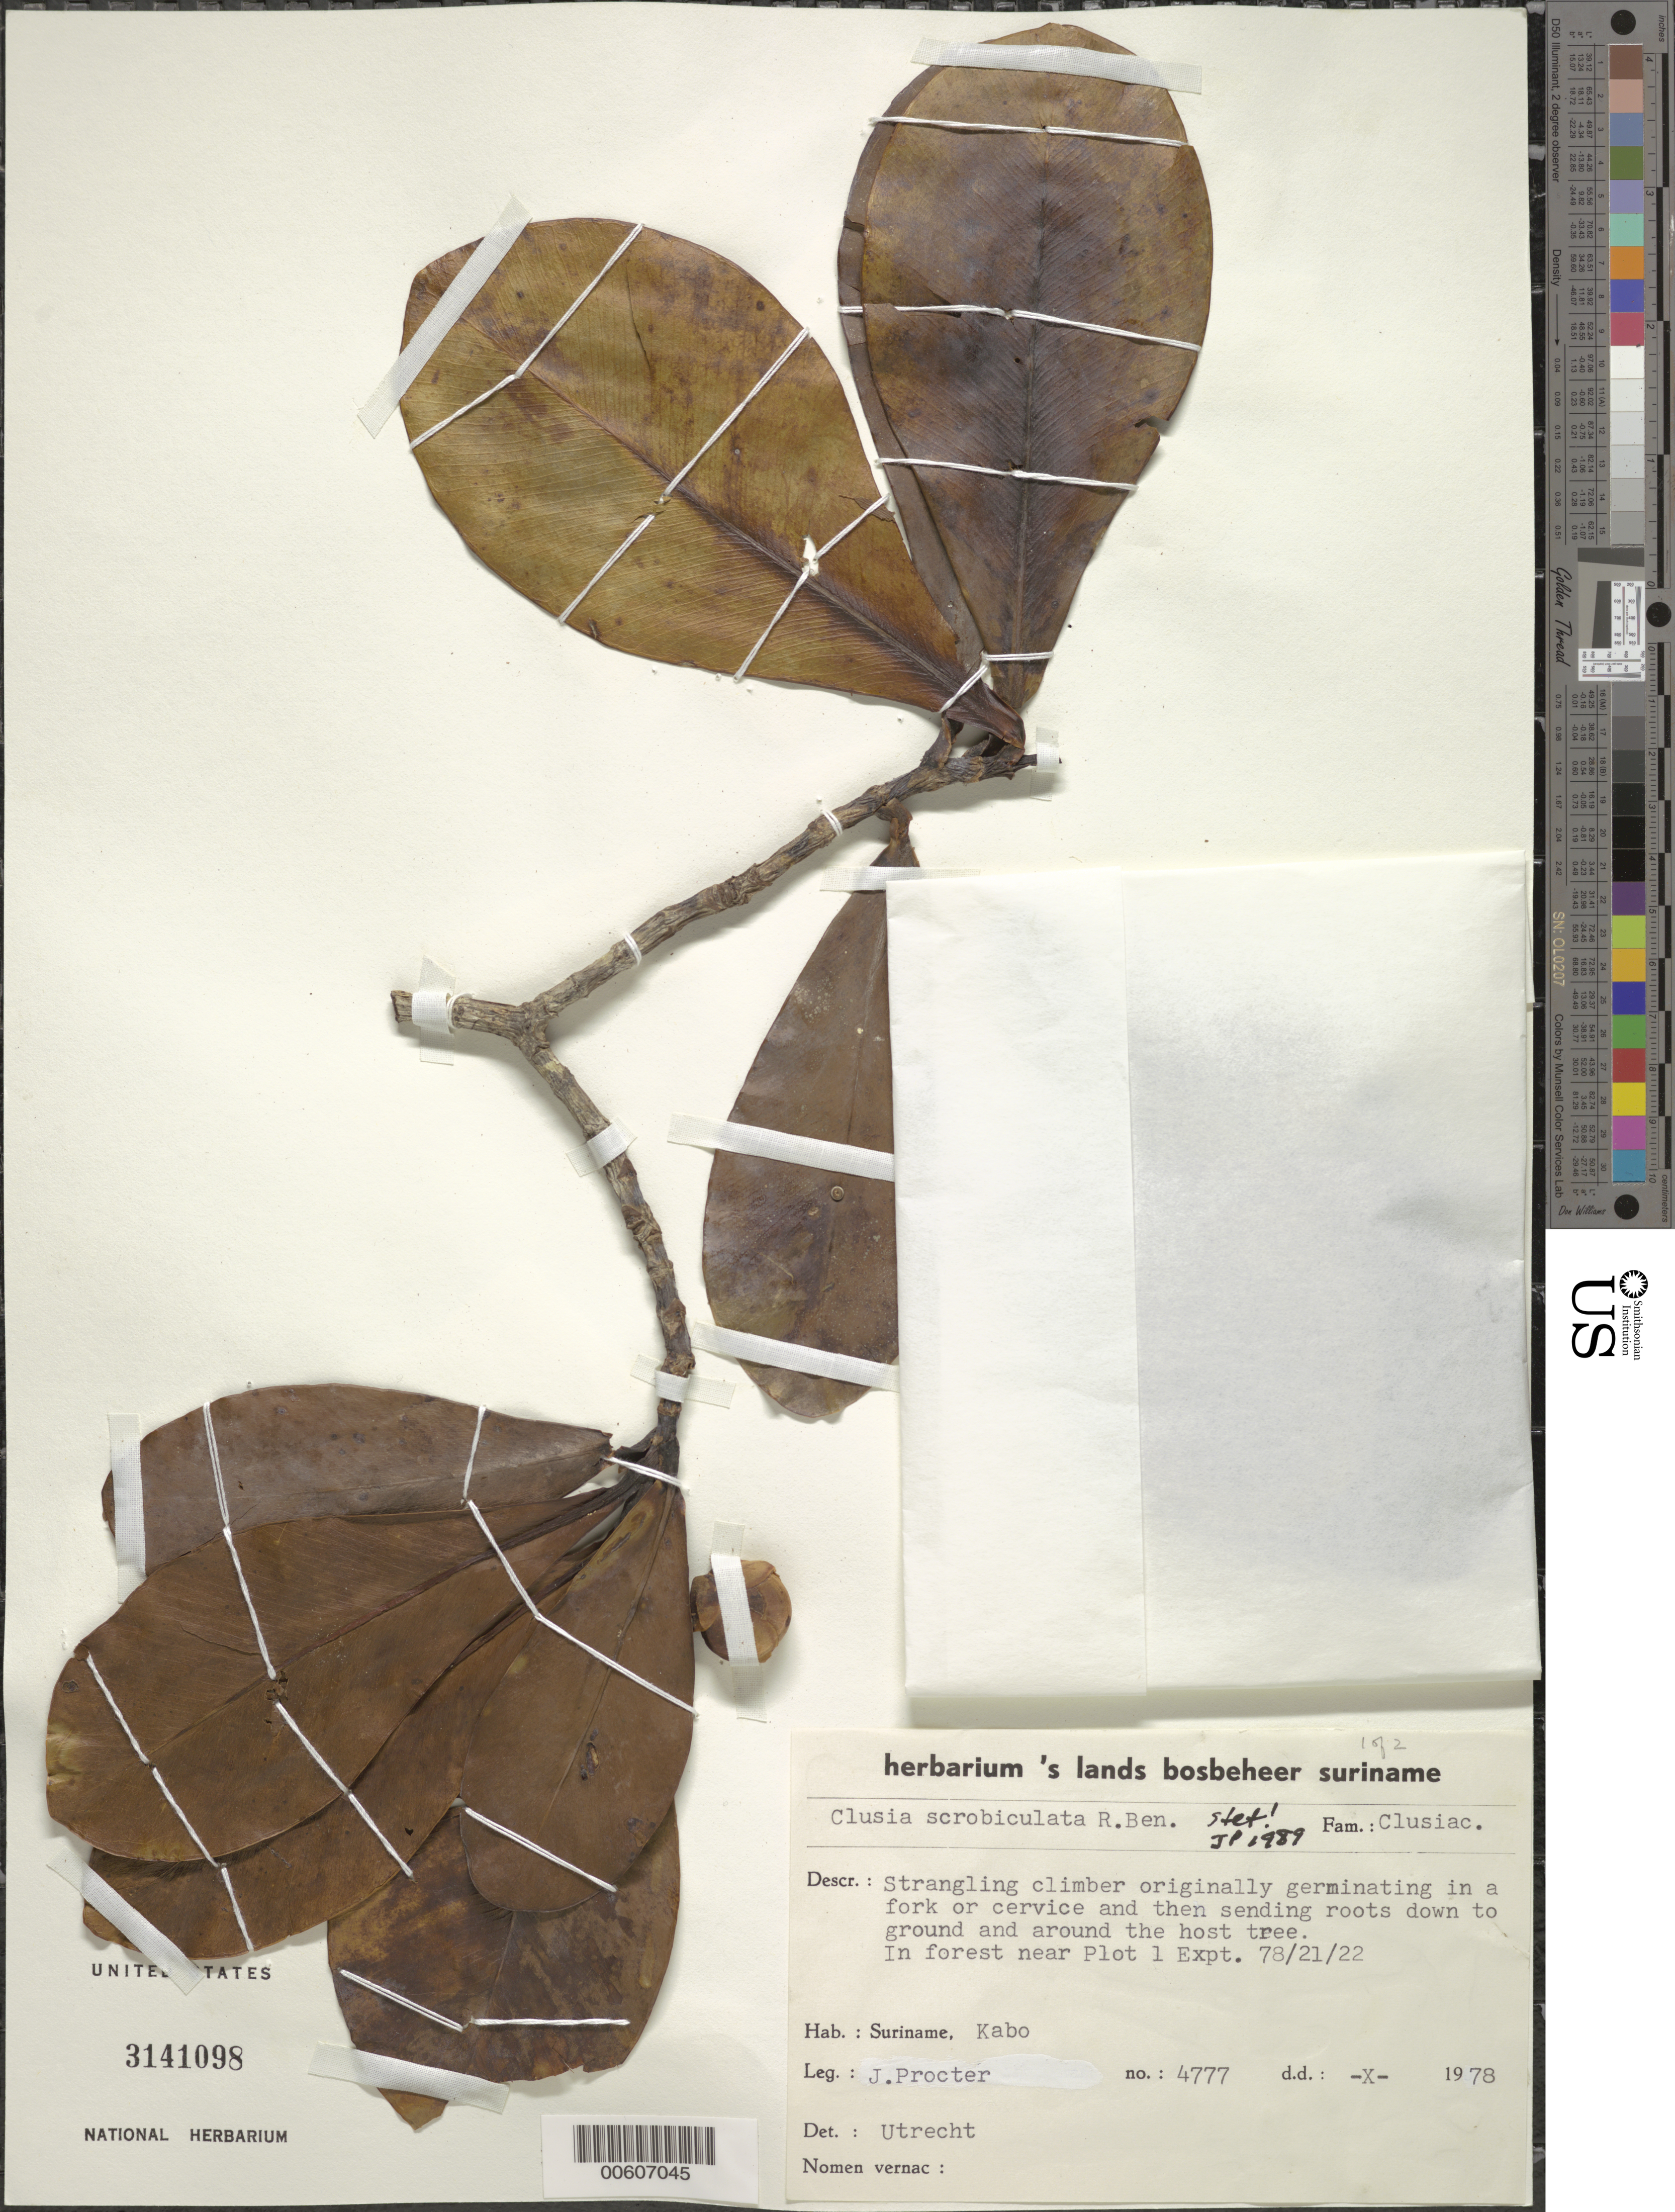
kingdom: Plantae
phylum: Tracheophyta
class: Magnoliopsida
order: Malpighiales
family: Clusiaceae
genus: Clusia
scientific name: Clusia scrobiculata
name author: Benoist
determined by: Pipoly, J. J., III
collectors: J. Procter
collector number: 4777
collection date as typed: Oct-78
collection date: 1978-10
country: Suriname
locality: Kabo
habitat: Forest. Originally germinating in a fork or crevice and then sending roots down to ground and around the host tree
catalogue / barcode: US 3141098